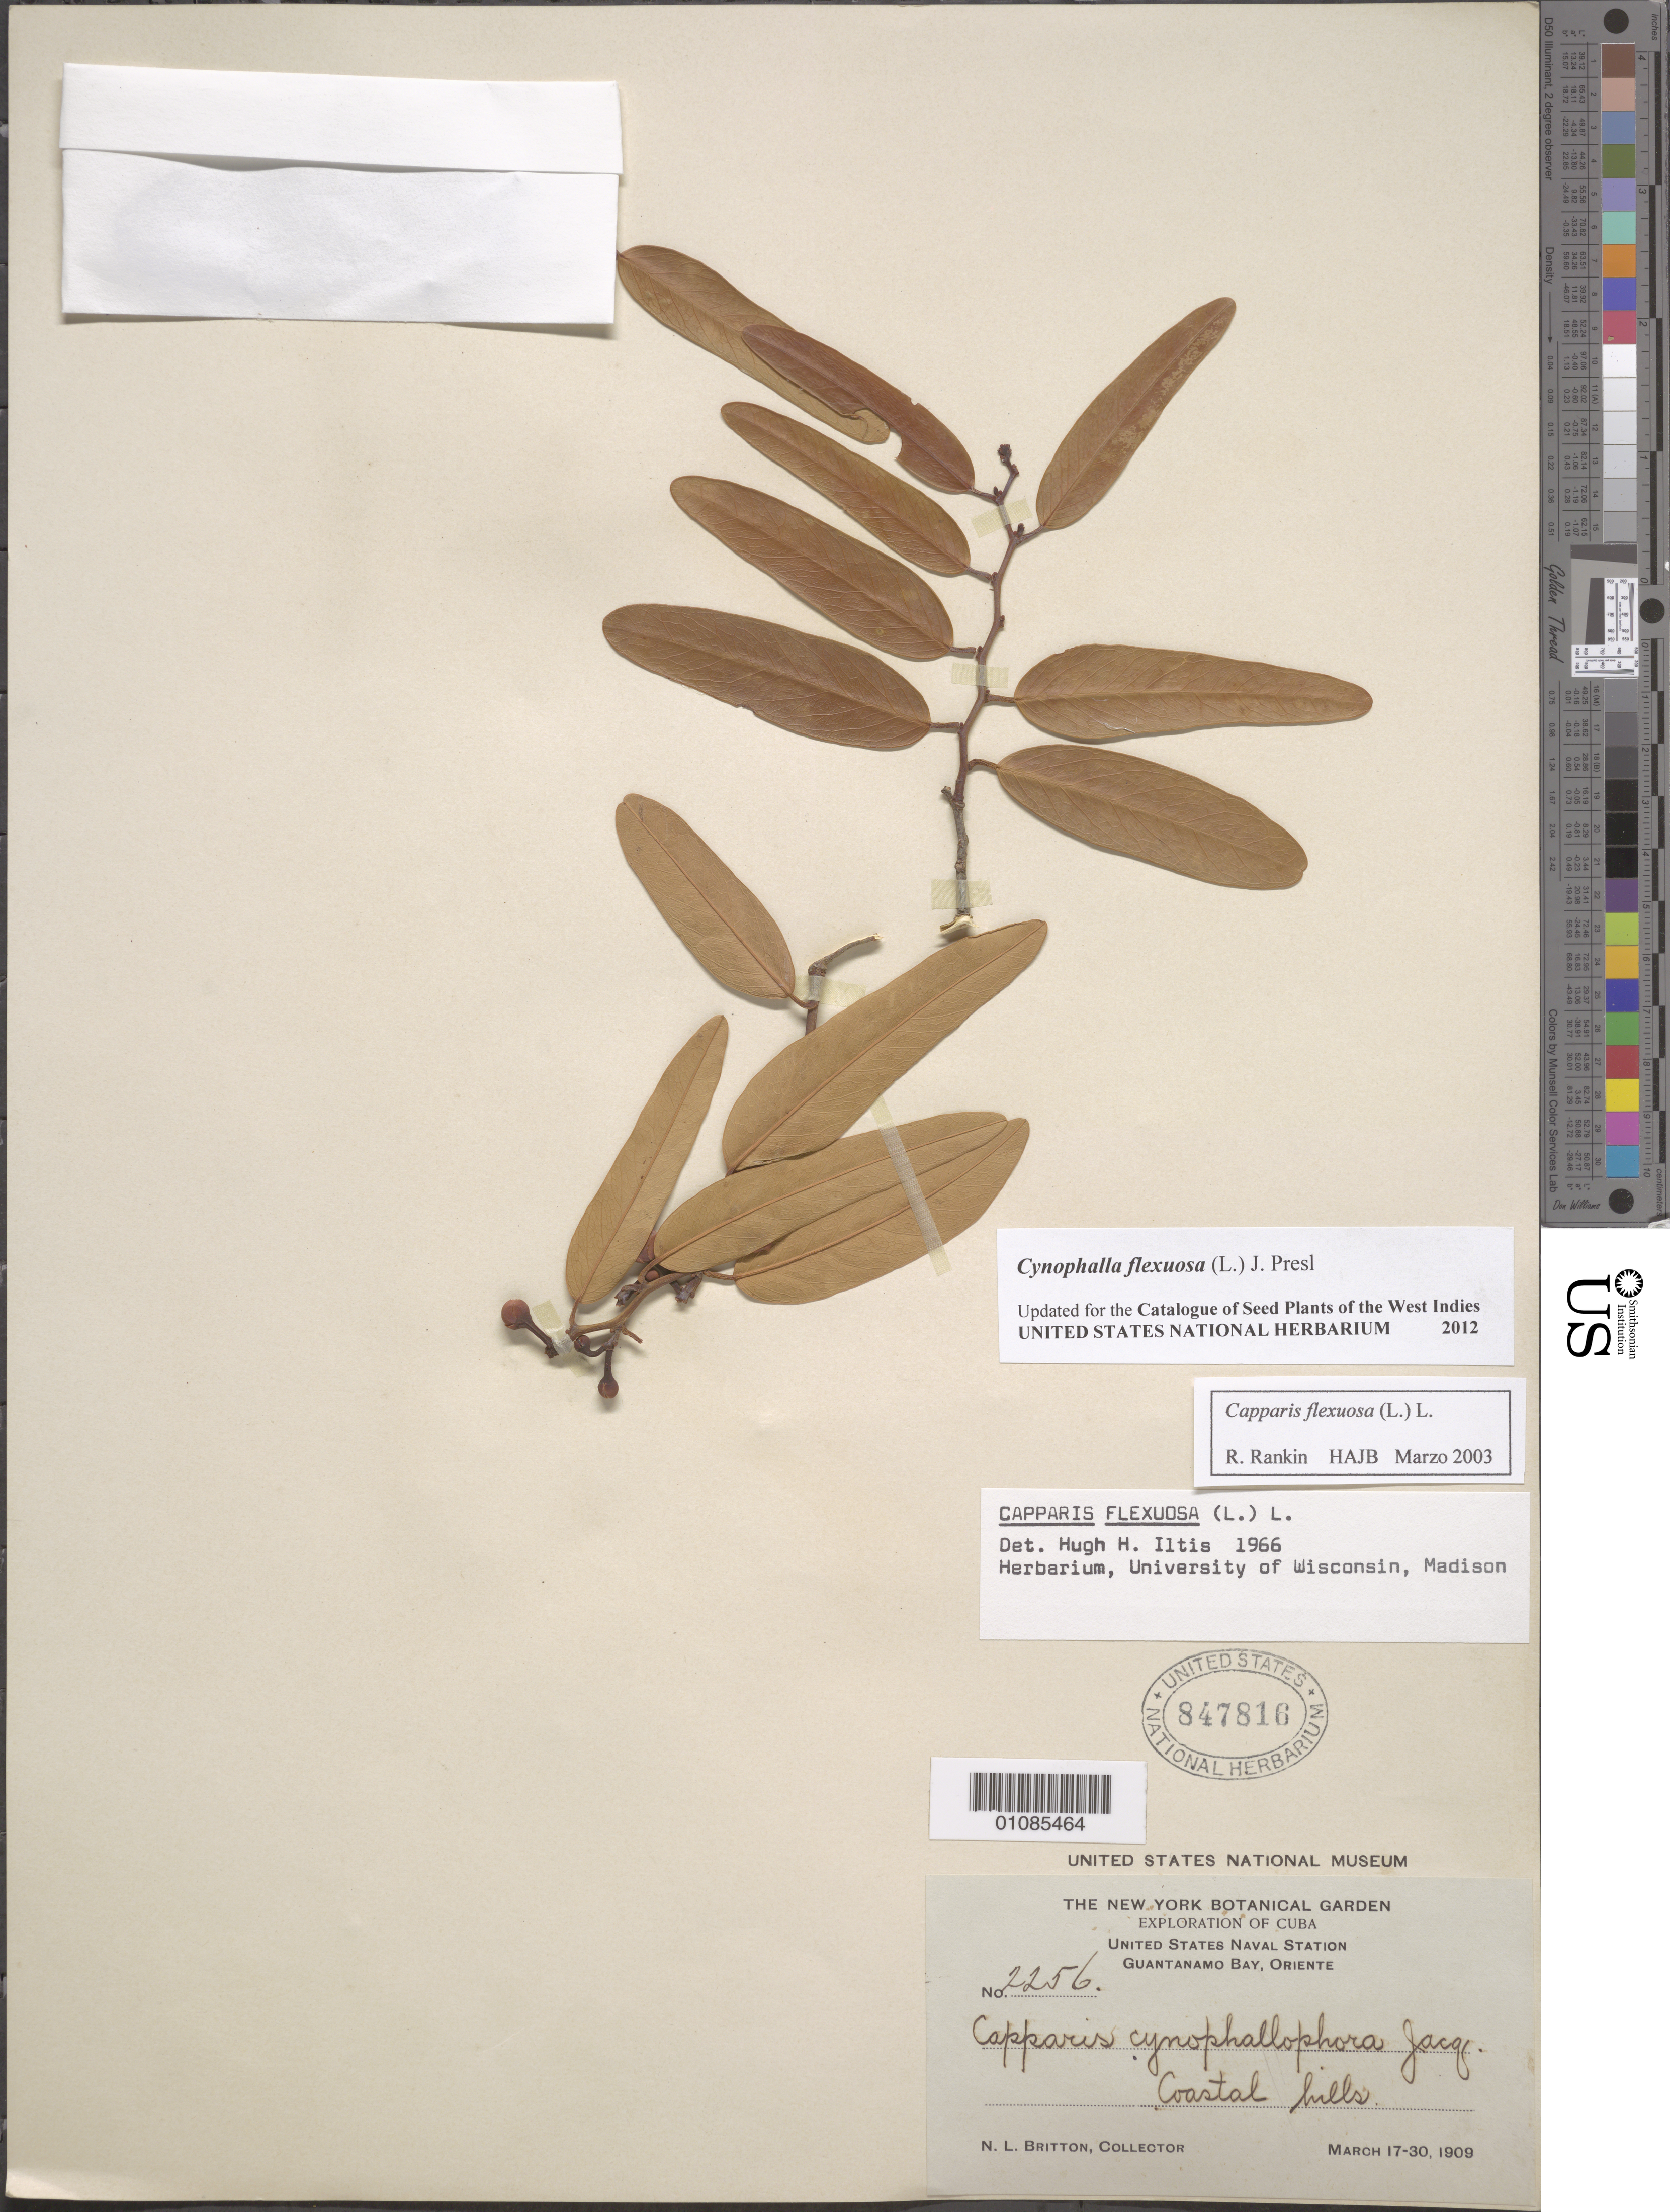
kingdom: Plantae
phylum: Tracheophyta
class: Magnoliopsida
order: Brassicales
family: Capparaceae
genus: Cynophalla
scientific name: Cynophalla flexuosa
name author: (L.) J. Presl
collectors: N. Britton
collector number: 2256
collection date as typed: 17 Mar 1909 to 30 Mar 1909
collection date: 1909-03-17/1909-03-30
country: Cuba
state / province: Guantánamo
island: Cuba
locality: United States Naval Station, Guantánamo Bay, Oriente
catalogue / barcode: US 847816